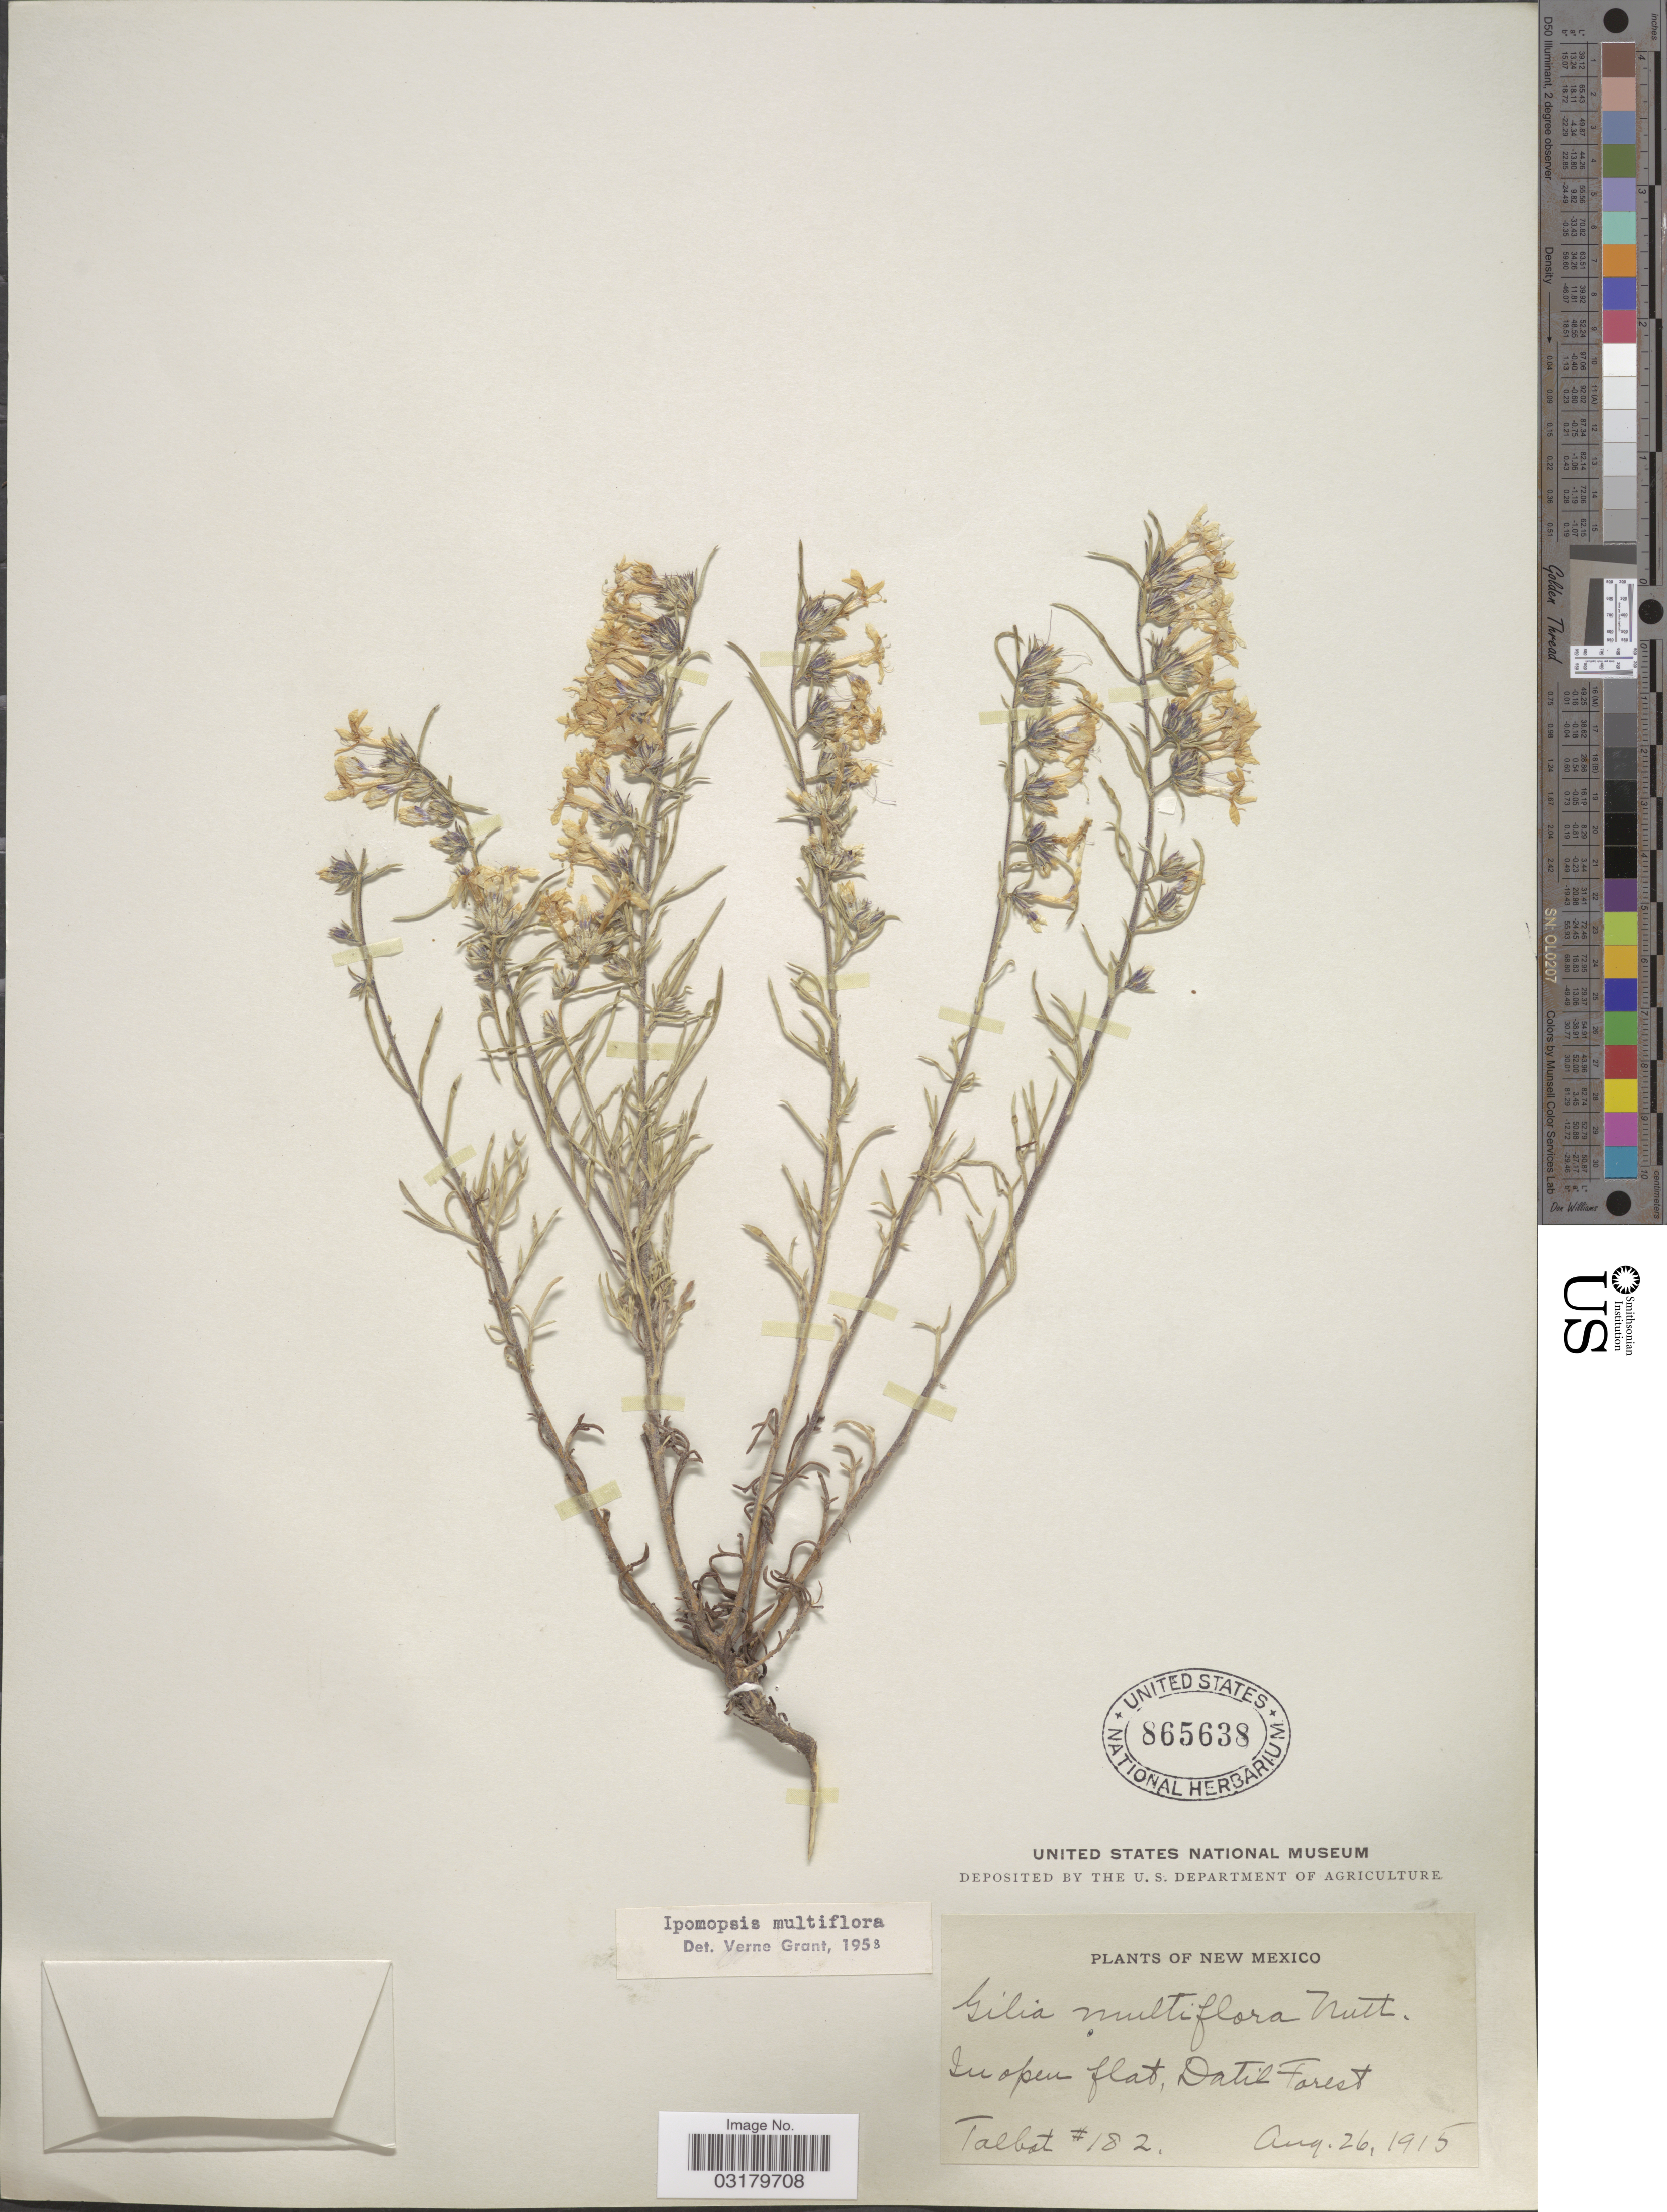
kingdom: Plantae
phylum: Tracheophyta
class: Magnoliopsida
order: Ericales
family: Polemoniaceae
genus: Ipomopsis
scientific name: Ipomopsis multiflora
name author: (Nutt.) V.E. Grant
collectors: Talbot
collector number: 182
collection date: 1915-08-26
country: United States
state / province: New Mexico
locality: In open flat, Datil Forest.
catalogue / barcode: US 865638